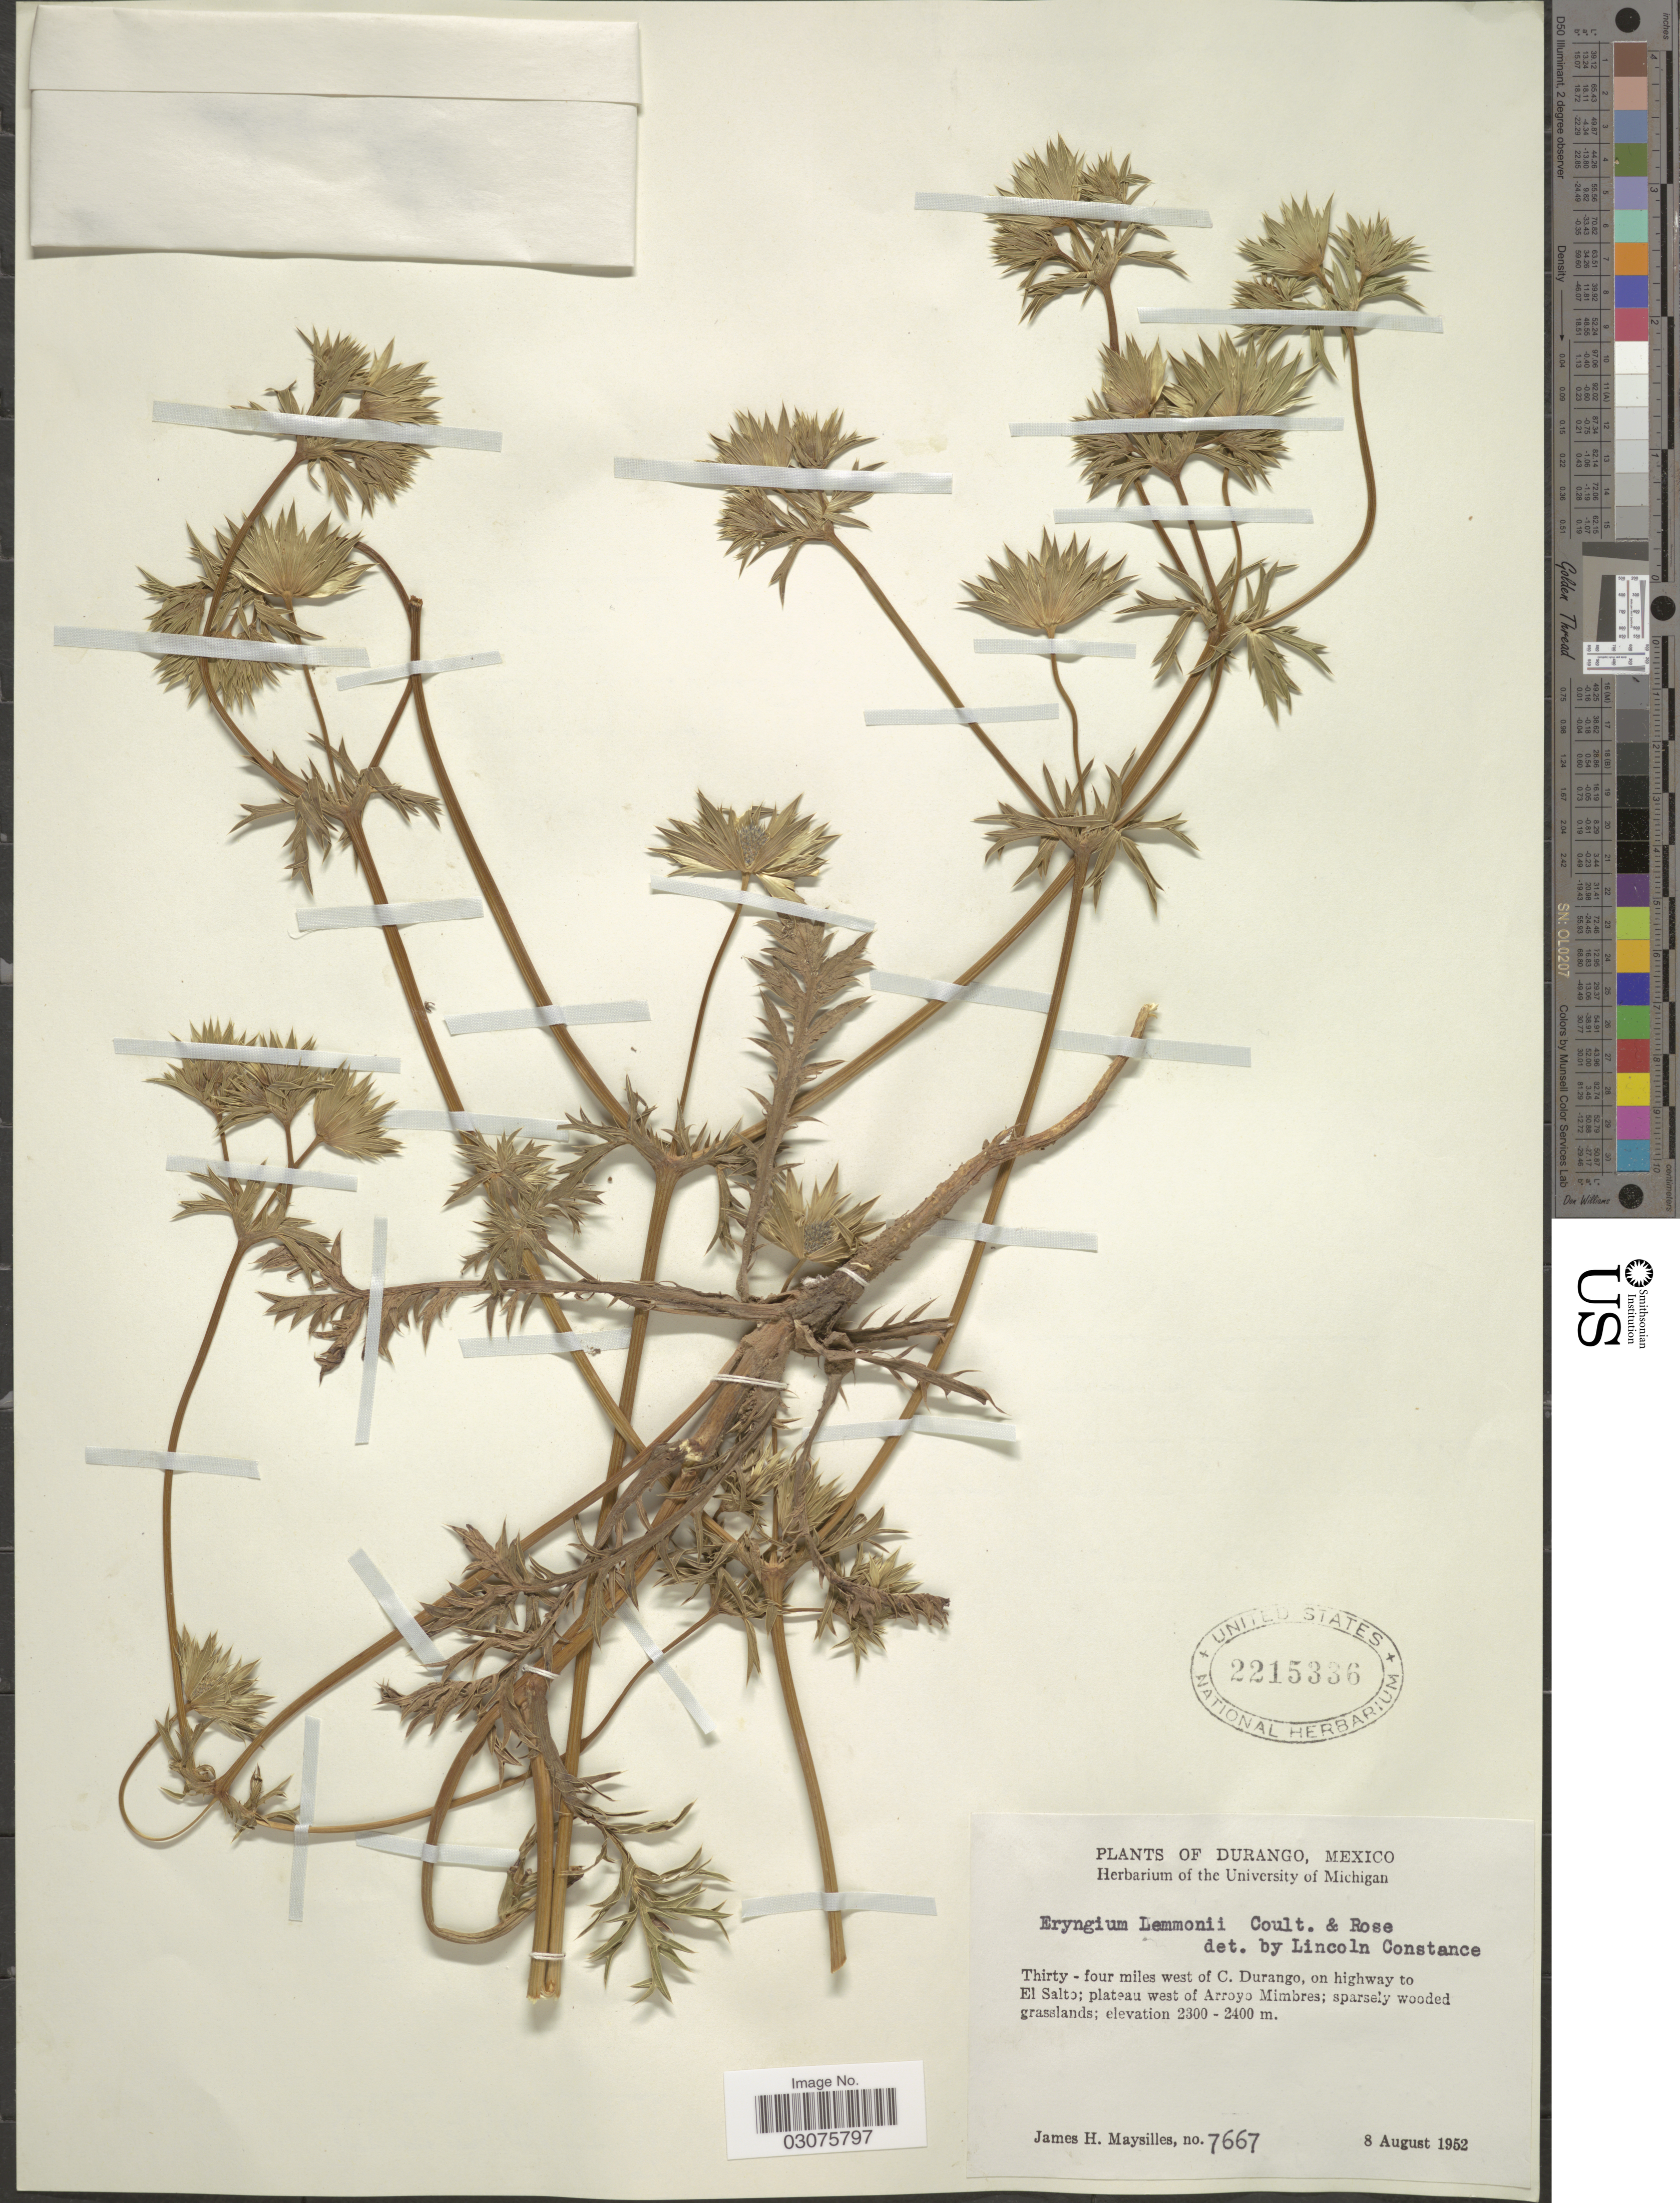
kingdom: Plantae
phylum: Tracheophyta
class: Magnoliopsida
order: Apiales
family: Apiaceae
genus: Eryngium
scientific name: Eryngium lemmonii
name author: J.M. Coult. & Rose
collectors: J. Maysilles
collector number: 7667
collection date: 1952-08-08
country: Mexico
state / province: Durango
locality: Thirty-four miles west of C. Durango, on highway to El Salto; plateau west of Arroyo Mimbres.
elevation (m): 2300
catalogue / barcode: US 2215336